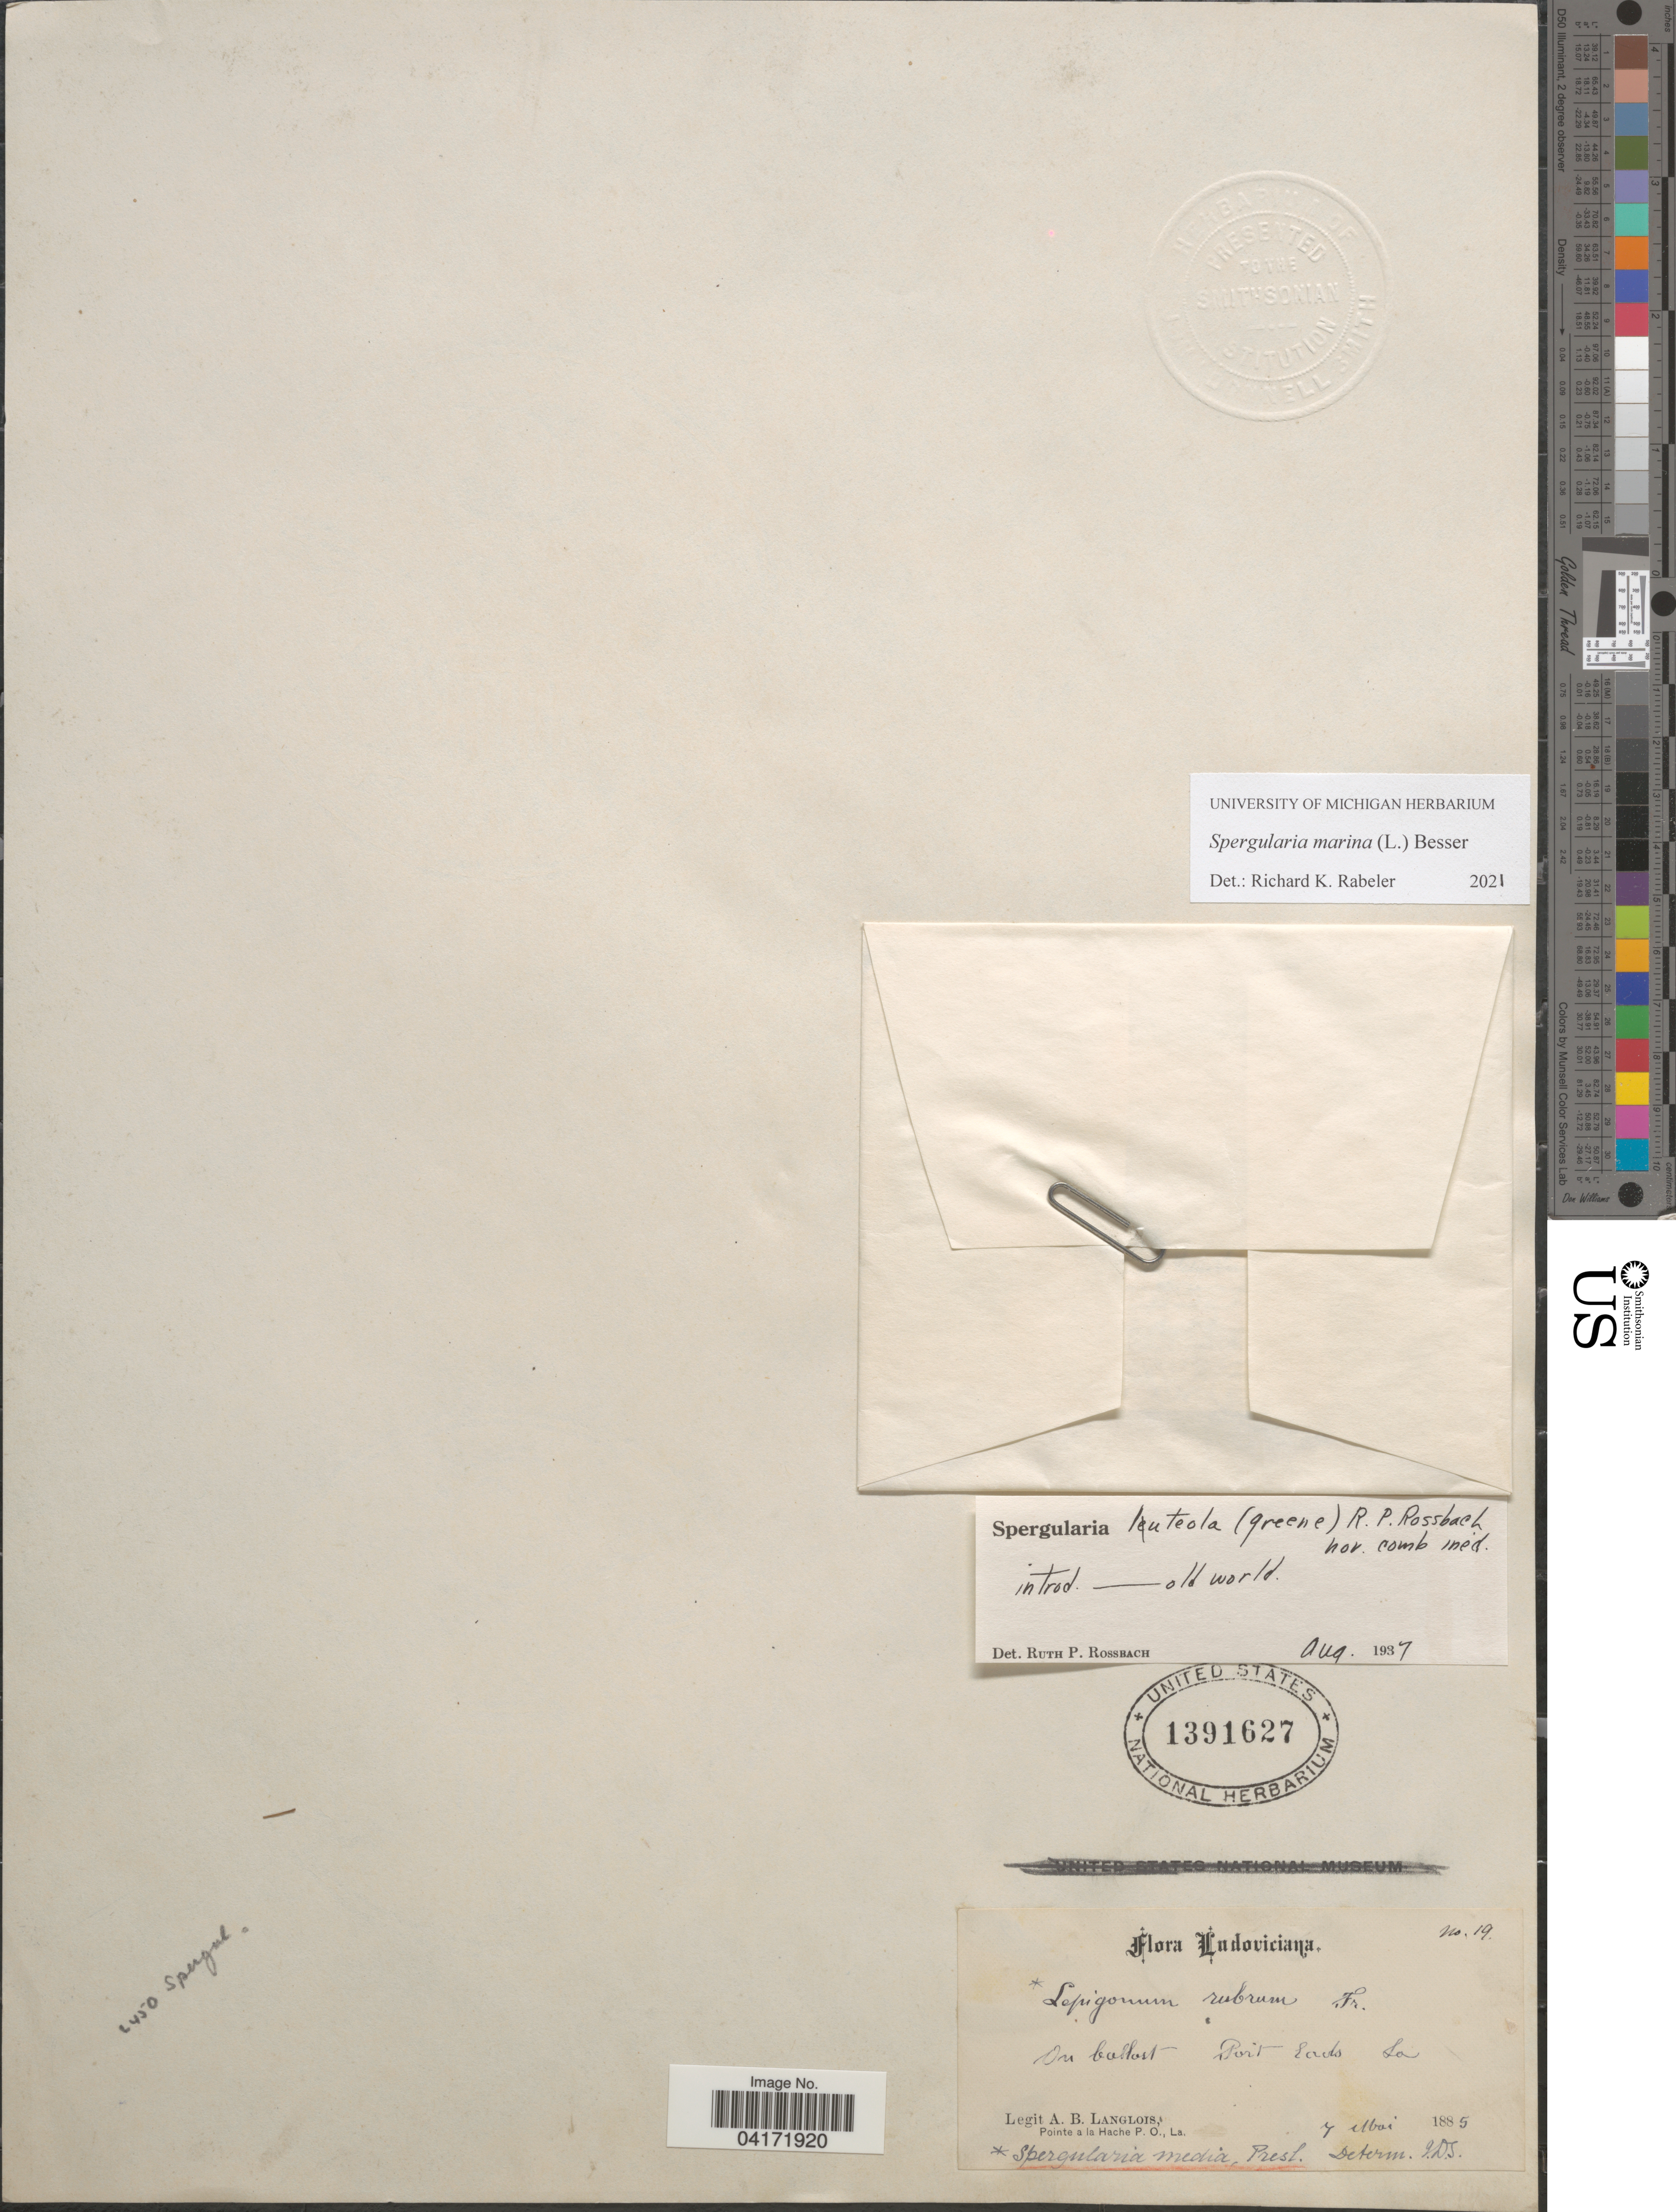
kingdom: Plantae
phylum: Tracheophyta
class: Magnoliopsida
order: Caryophyllales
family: Caryophyllaceae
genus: Spergularia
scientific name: Spergularia marina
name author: (L.) Griseb.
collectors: A. Langlois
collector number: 19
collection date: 1885-05-04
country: United States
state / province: Louisiana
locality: On ballast. Point East.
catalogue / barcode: US 1391627